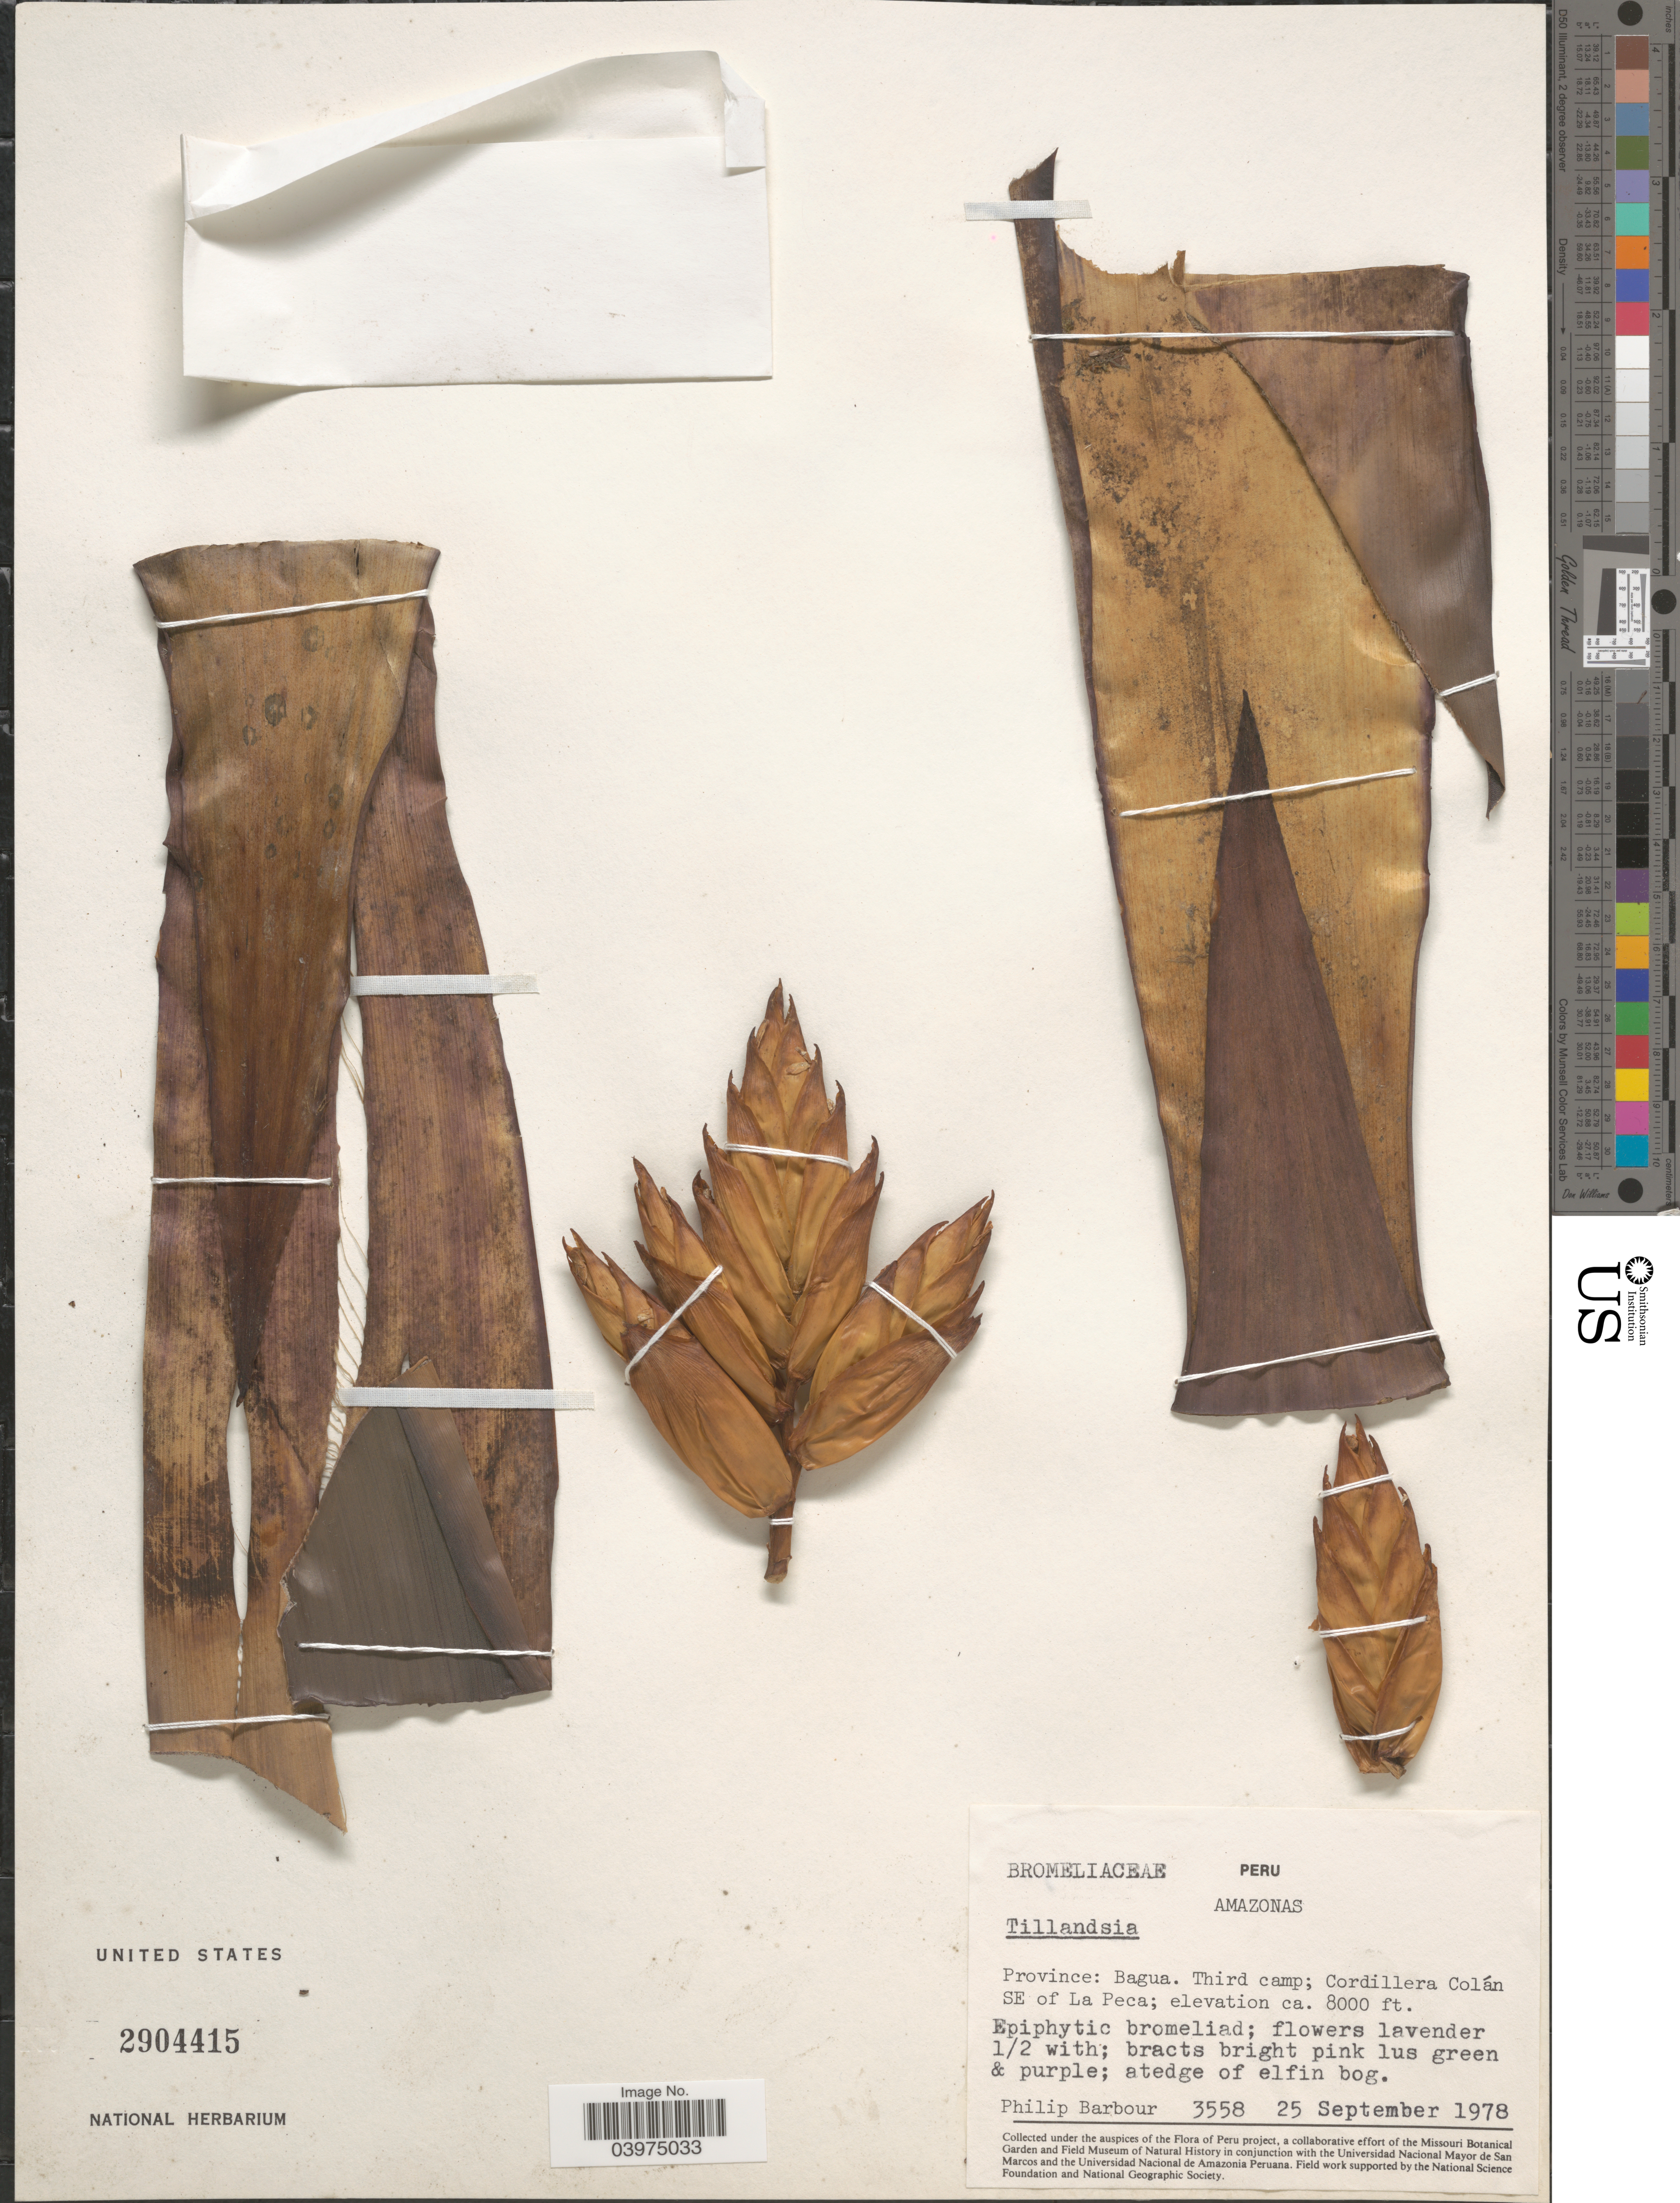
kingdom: Plantae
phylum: Tracheophyta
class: Liliopsida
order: Poales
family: Bromeliaceae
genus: Tillandsia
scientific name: Tillandsia sp.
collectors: P. Barbour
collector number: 3558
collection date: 1978-09-25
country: Peru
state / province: Amazonas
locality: Province: Bagua. Third camp; Cordillera Colán SE of La Peca.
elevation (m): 2438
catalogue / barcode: US 2904415